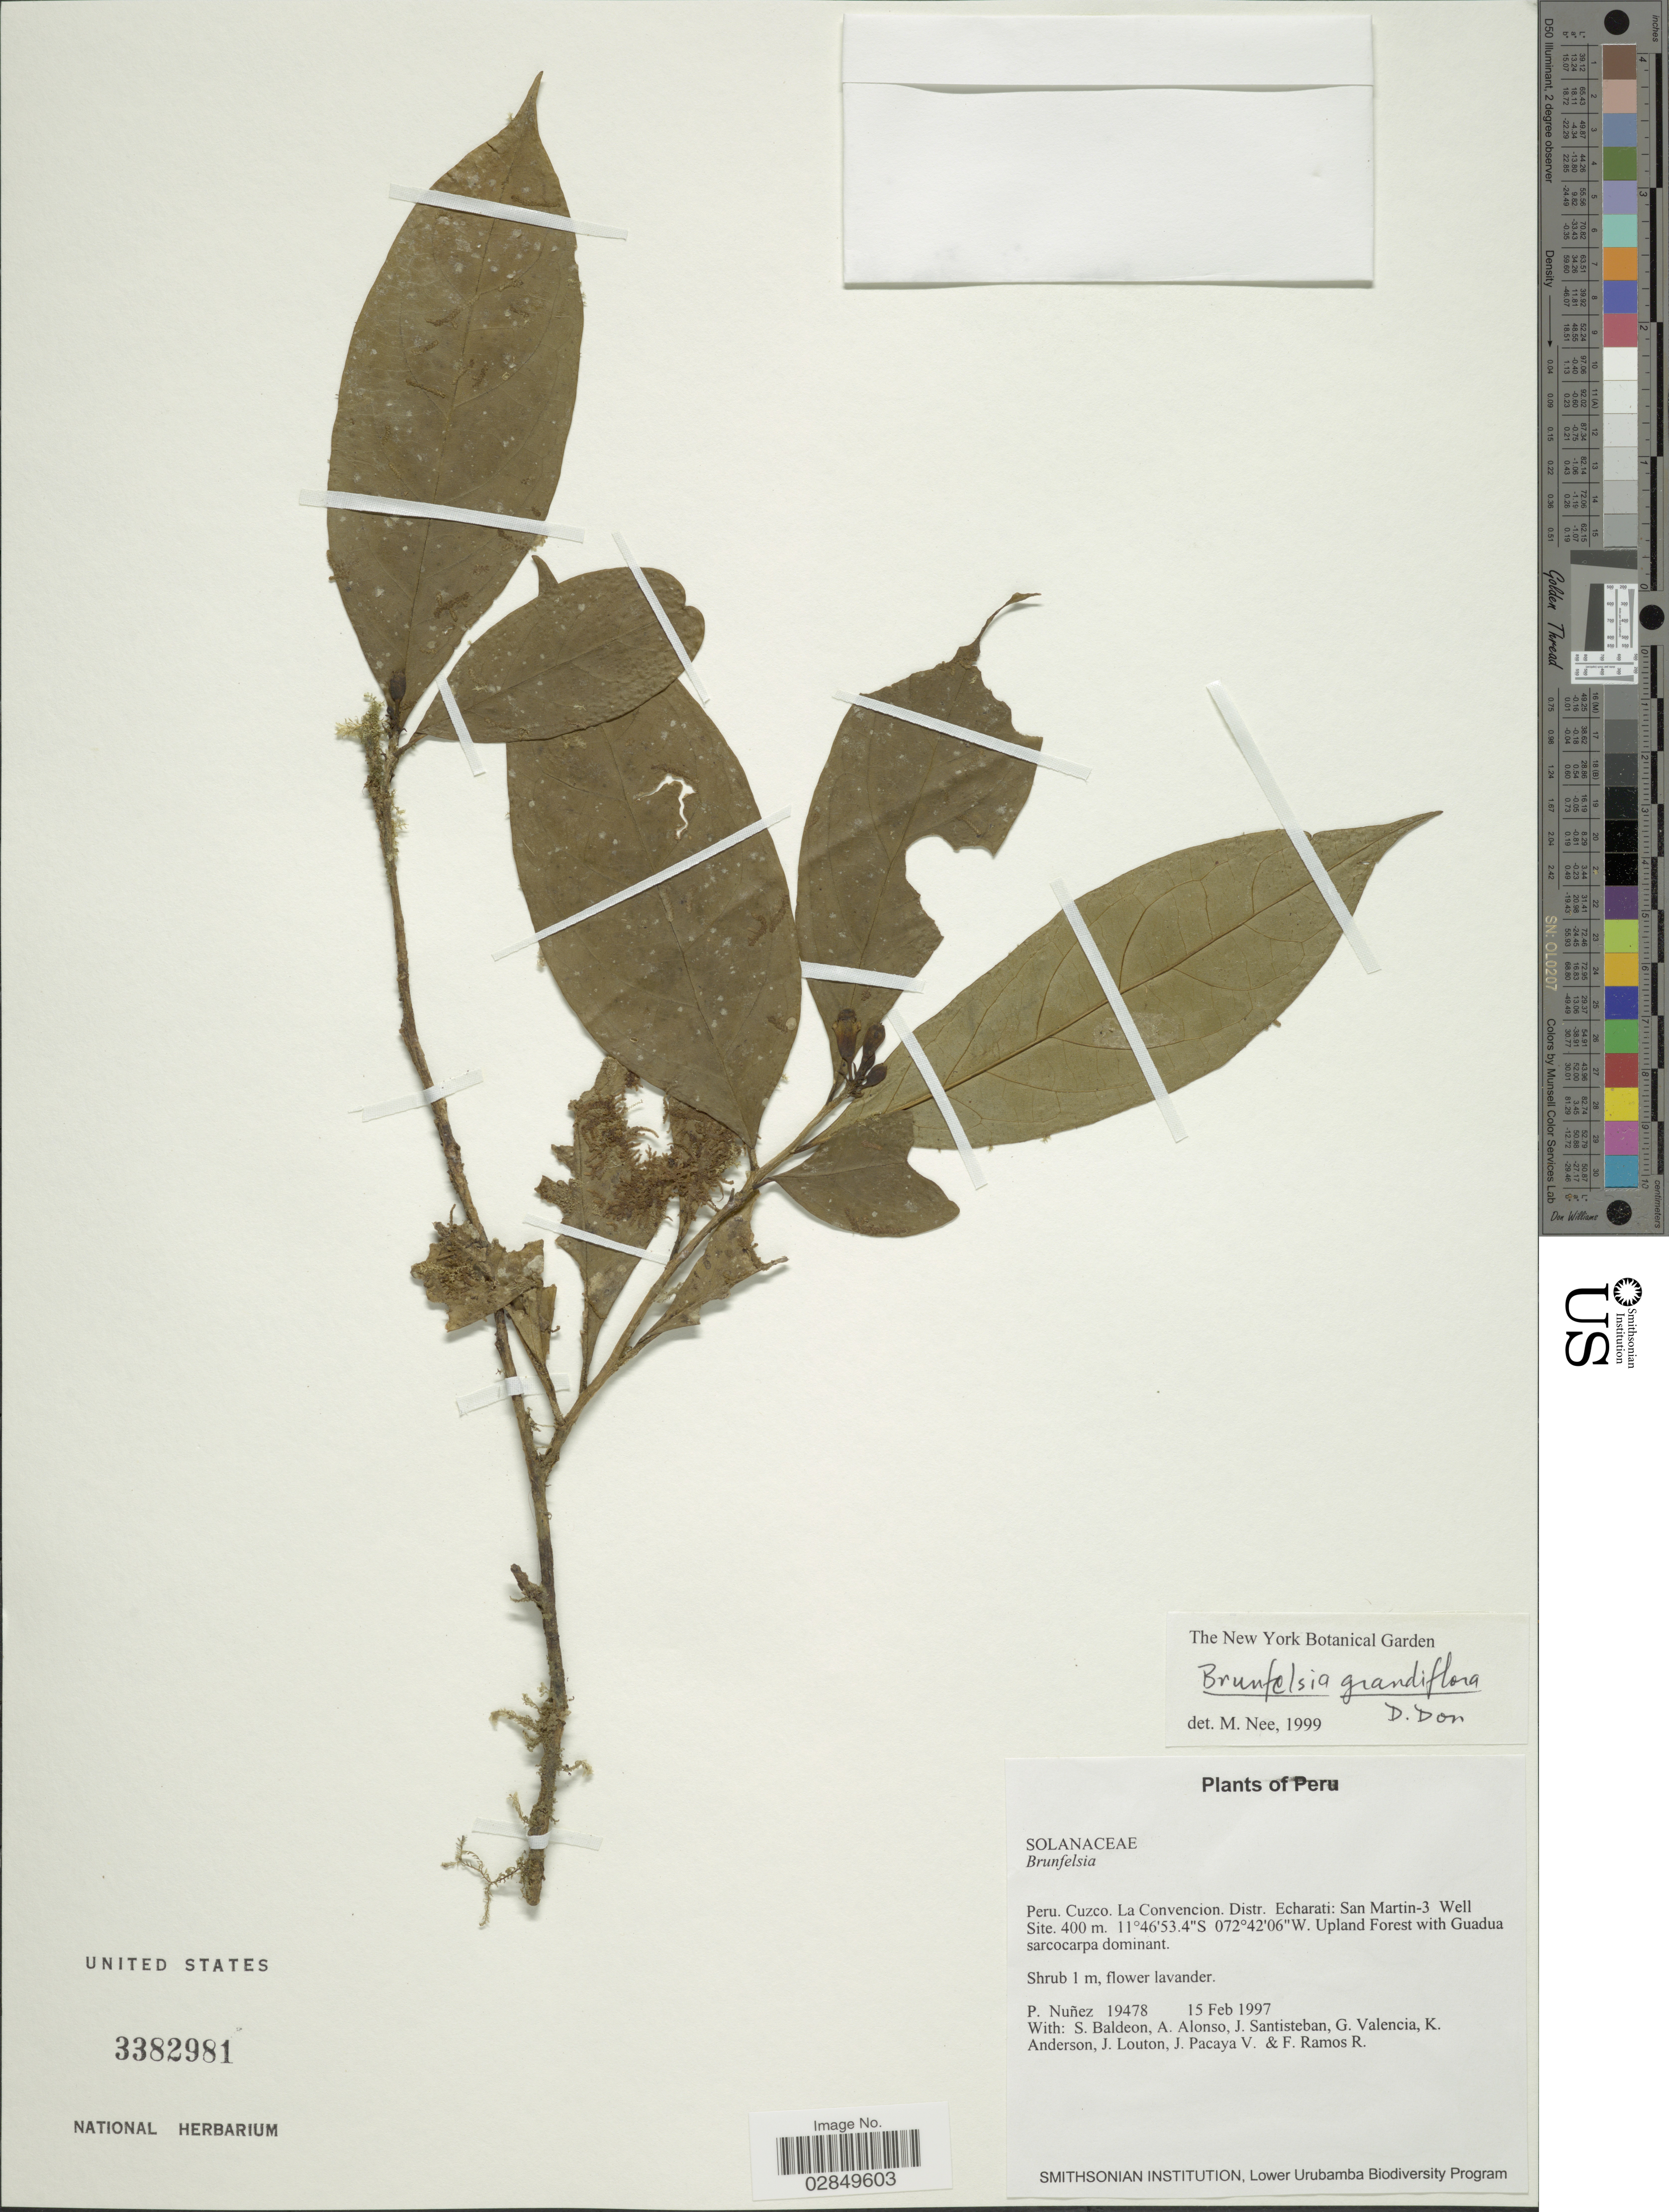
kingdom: Plantae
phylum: Tracheophyta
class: Magnoliopsida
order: Solanales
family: Solanaceae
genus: Brunfelsia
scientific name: Brunfelsia grandiflora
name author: D. Don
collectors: P. Nuñez V., S. Baldeon, A. Alonso, J. Santisteban & et al.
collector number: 19478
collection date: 1997-02-15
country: Peru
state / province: Cusco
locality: Cuzco, La Convencion, Distr. Echarati, San Martin-3, Well Site.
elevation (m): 400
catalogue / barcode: US 3382981